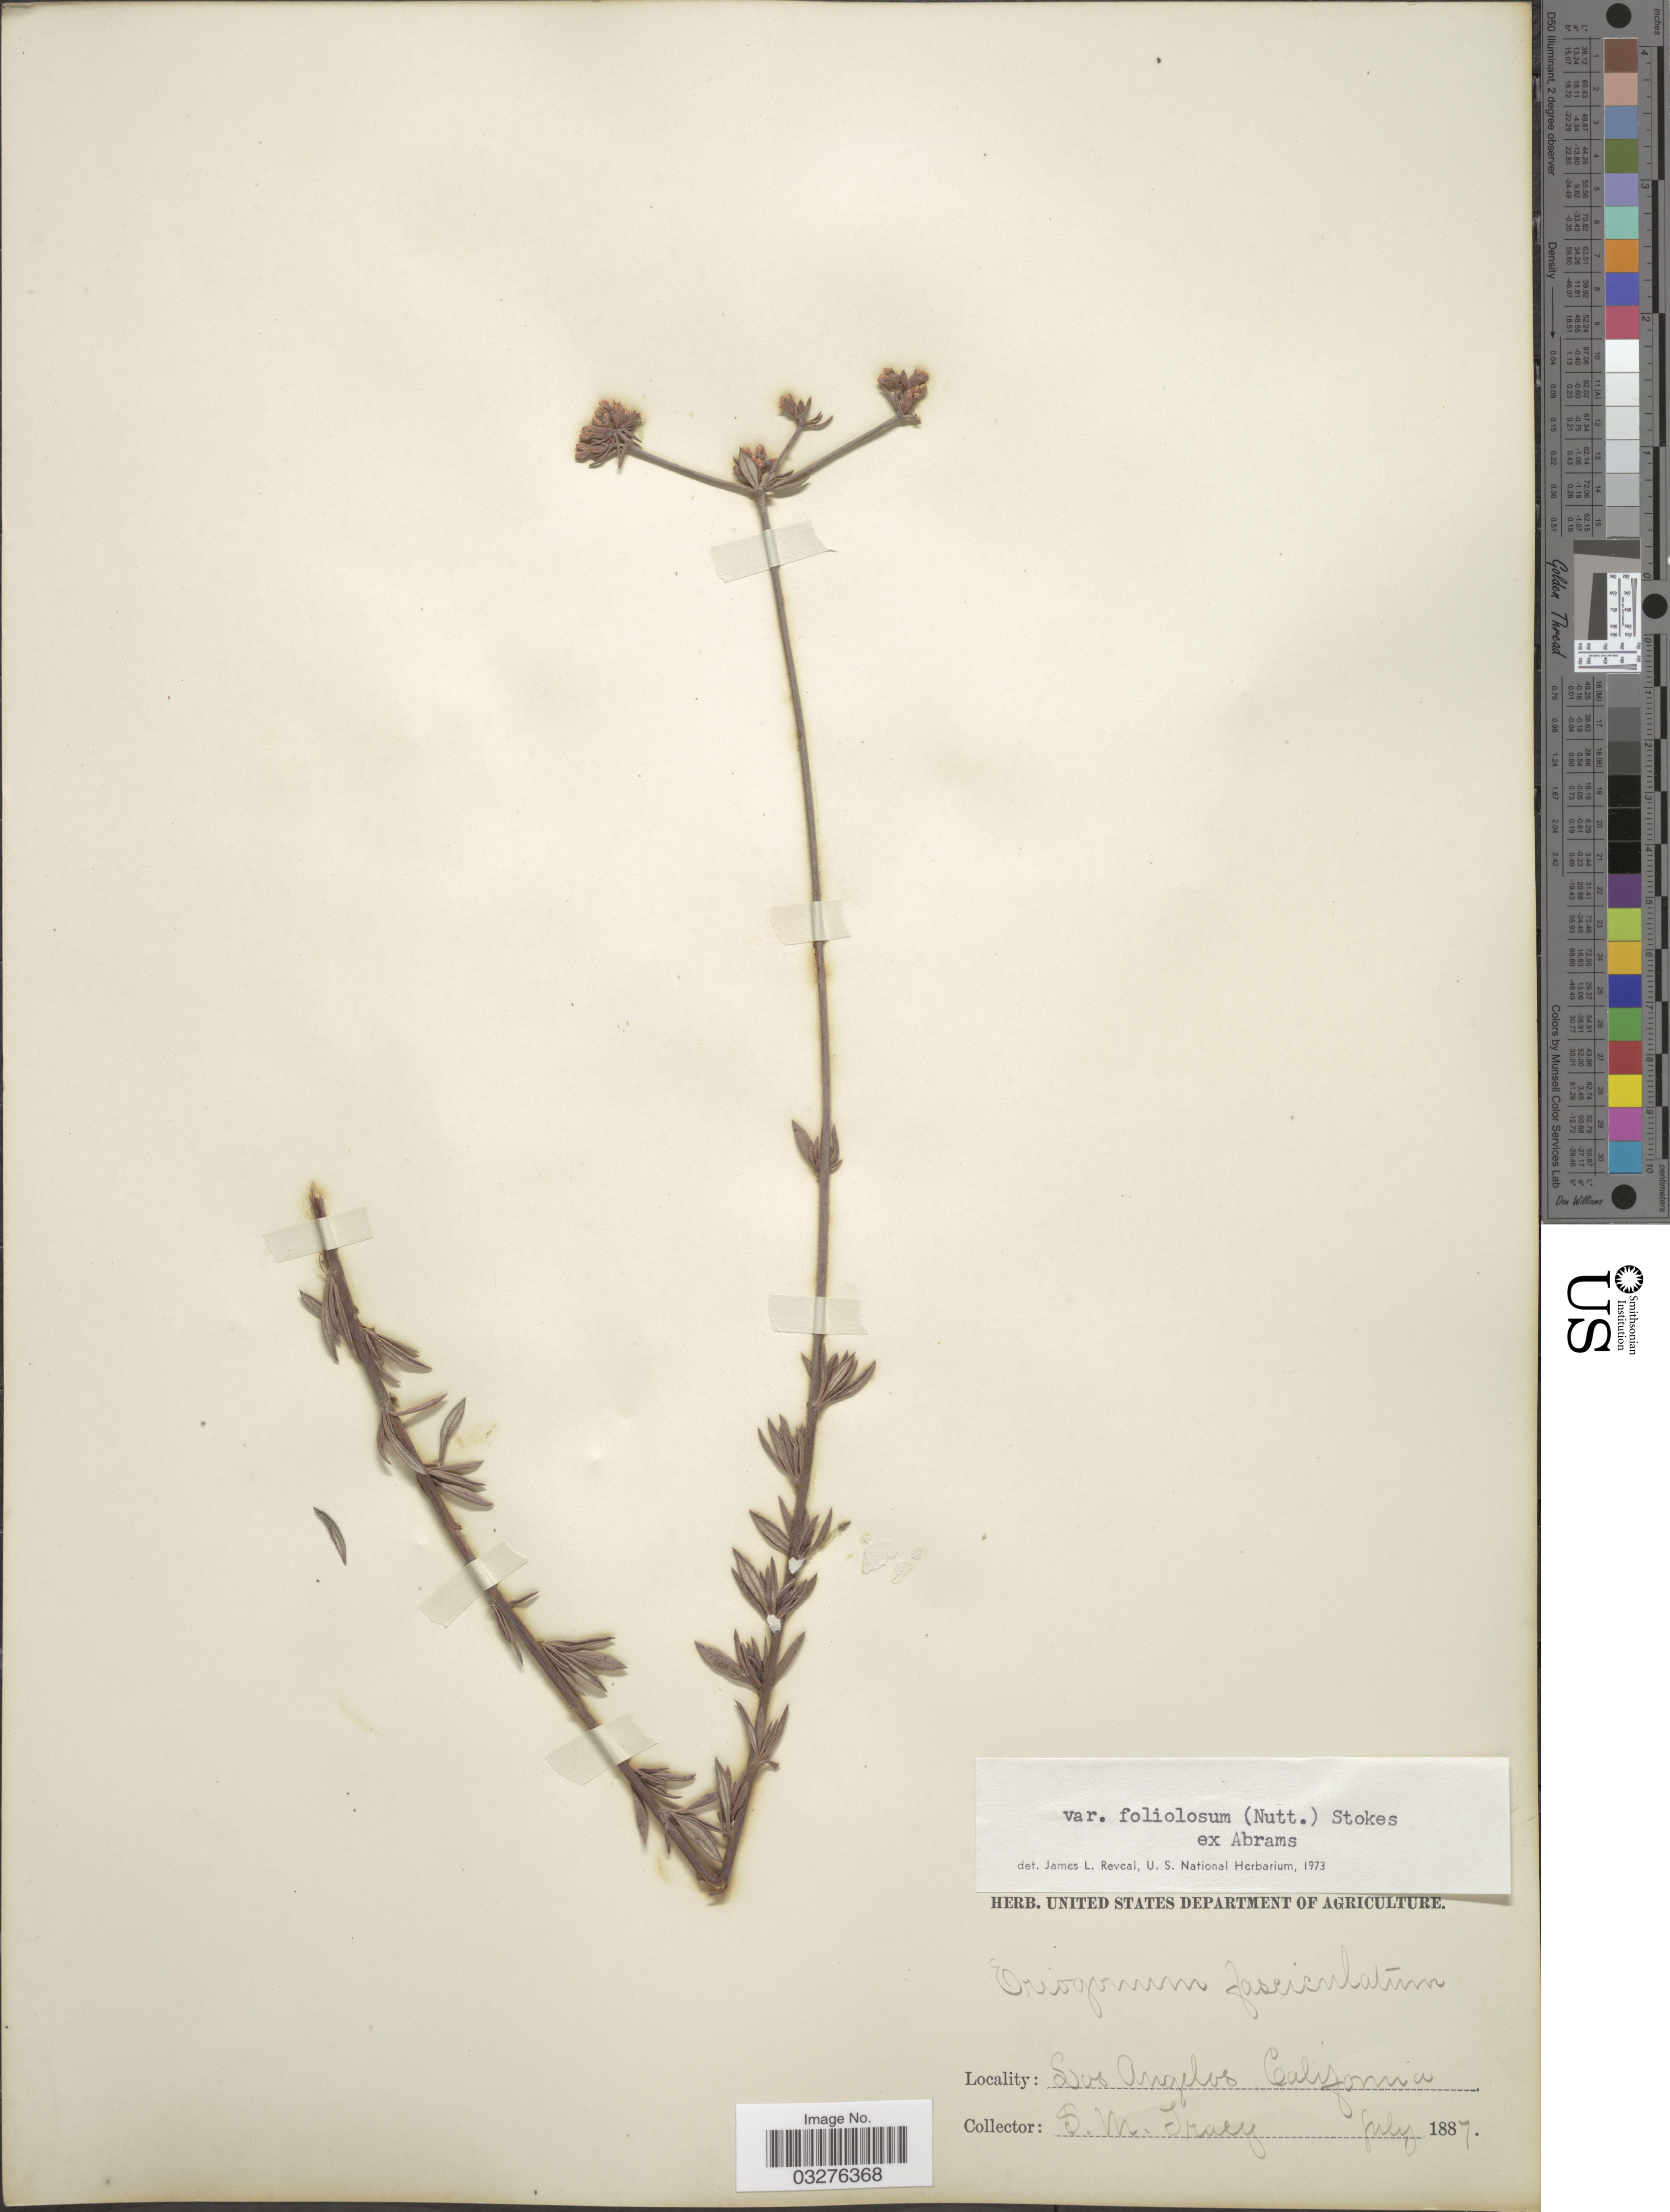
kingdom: Plantae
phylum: Tracheophyta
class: Magnoliopsida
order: Caryophyllales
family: Polygonaceae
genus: Eriogonum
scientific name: Eriogonum fasciculatum var. foliolosum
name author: (Nutt.) S. Stokes ex Abrams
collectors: S. M. Tracy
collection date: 1887-07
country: United States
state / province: California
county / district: Los Angeles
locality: Los Angeles.